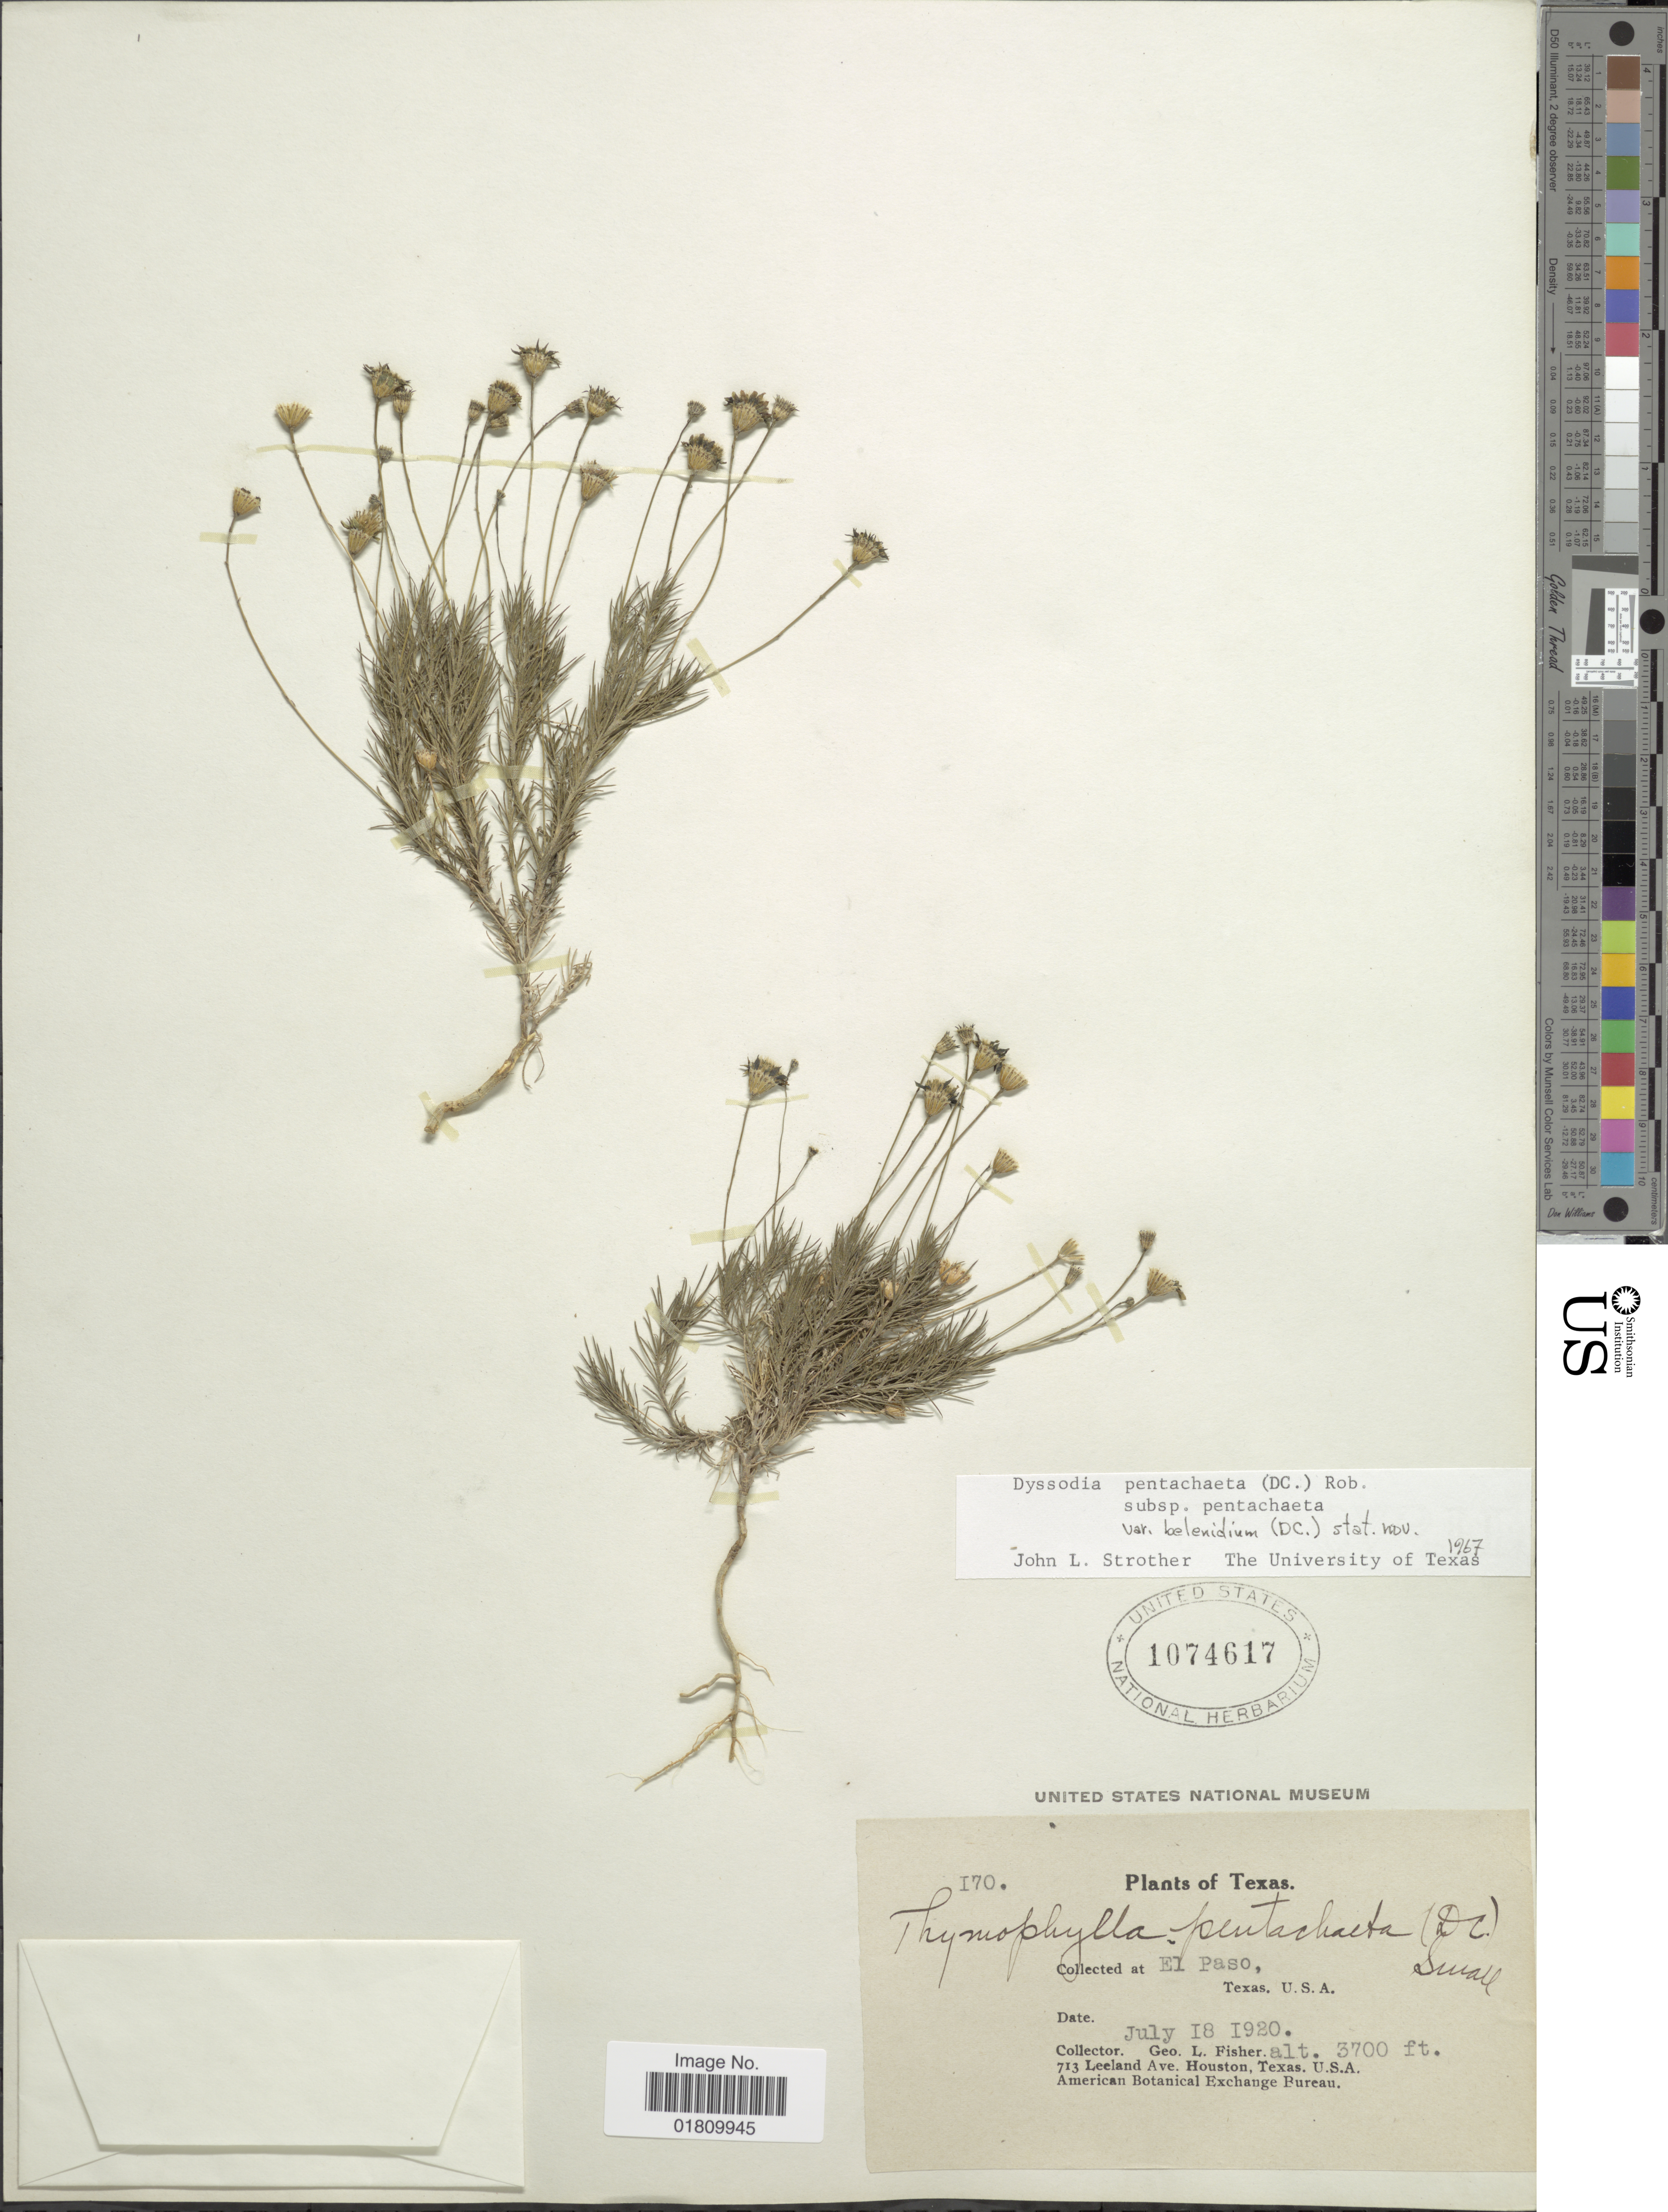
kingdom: Plantae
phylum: Tracheophyta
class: Magnoliopsida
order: Asterales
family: Asteraceae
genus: Thymophylla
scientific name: Thymophylla pentachaeta var. belenidium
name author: (DC.) Strother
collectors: G. L. Fisher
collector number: I70*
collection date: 1920-07-18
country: United States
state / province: Texas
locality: El Paso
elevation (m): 1128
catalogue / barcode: US 1074617